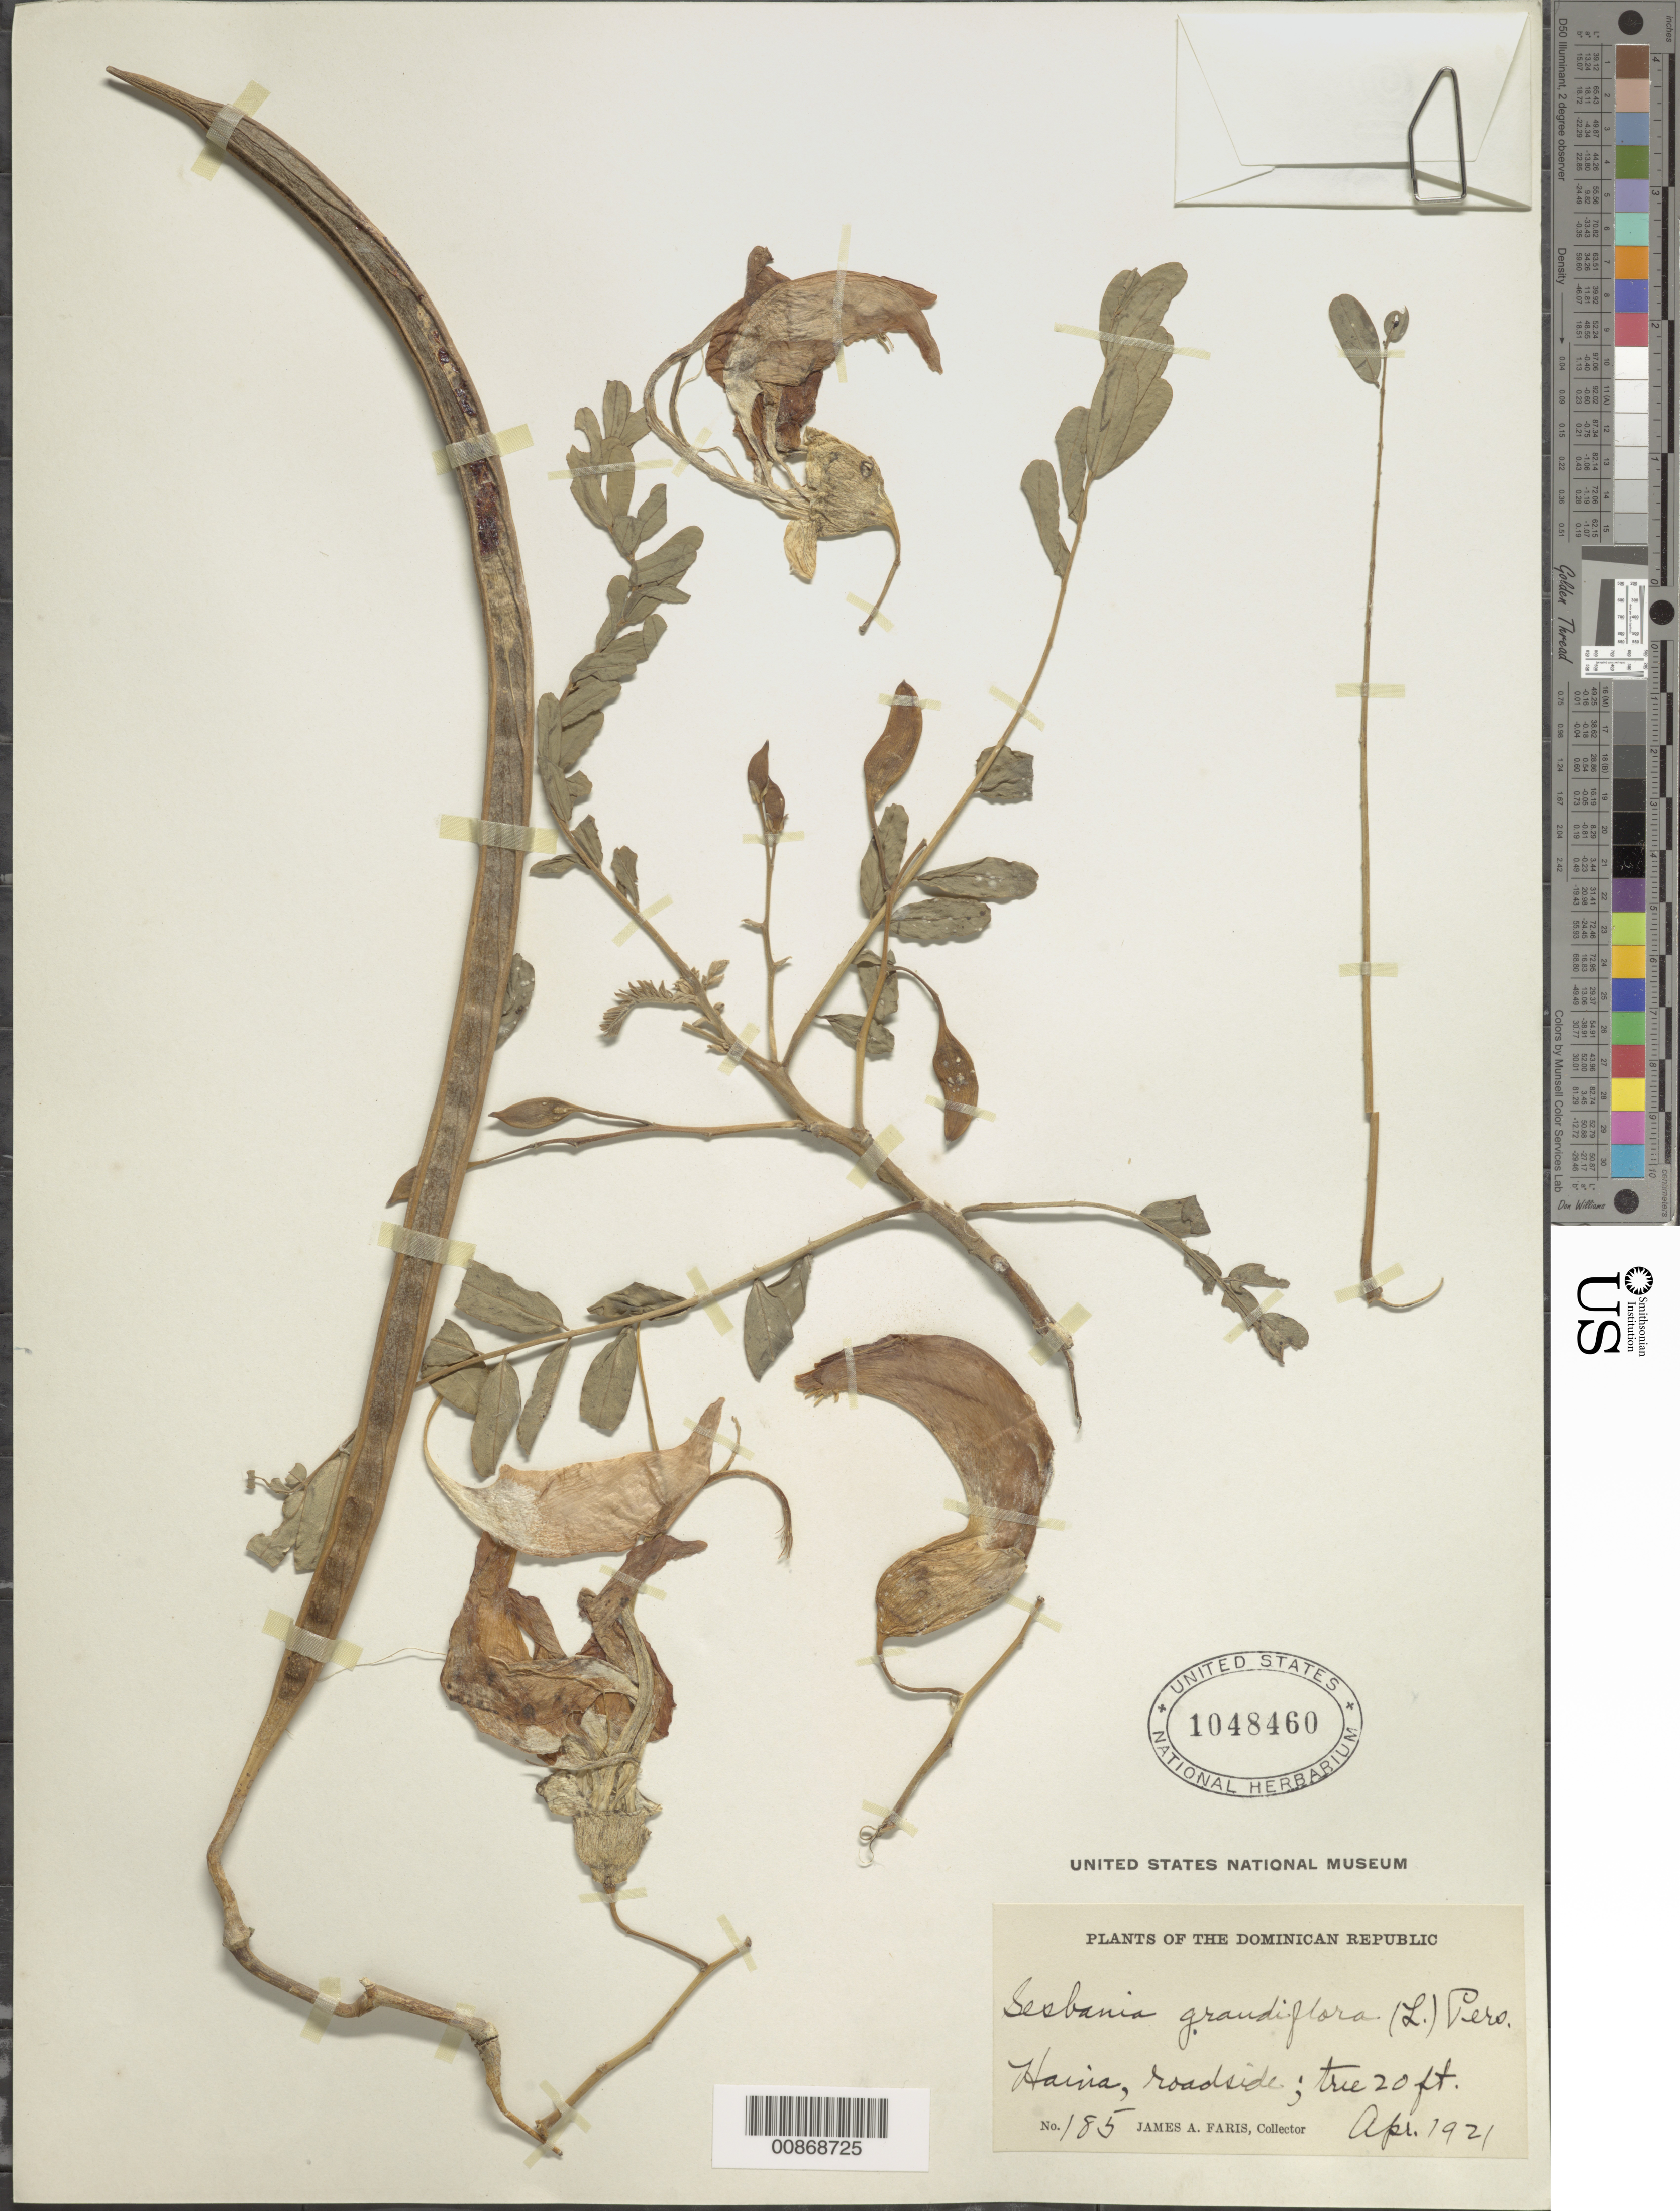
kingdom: Plantae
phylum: Tracheophyta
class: Magnoliopsida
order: Fabales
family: Fabaceae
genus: Sesbania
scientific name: Sesbania grandiflora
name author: (L.) Poir.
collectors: J. Faris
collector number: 185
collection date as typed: Apr 1921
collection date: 1921-04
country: Dominican Republic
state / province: San Cristóbal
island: Hispaniola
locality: Haina.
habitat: Roadside.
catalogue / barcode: US 1048460